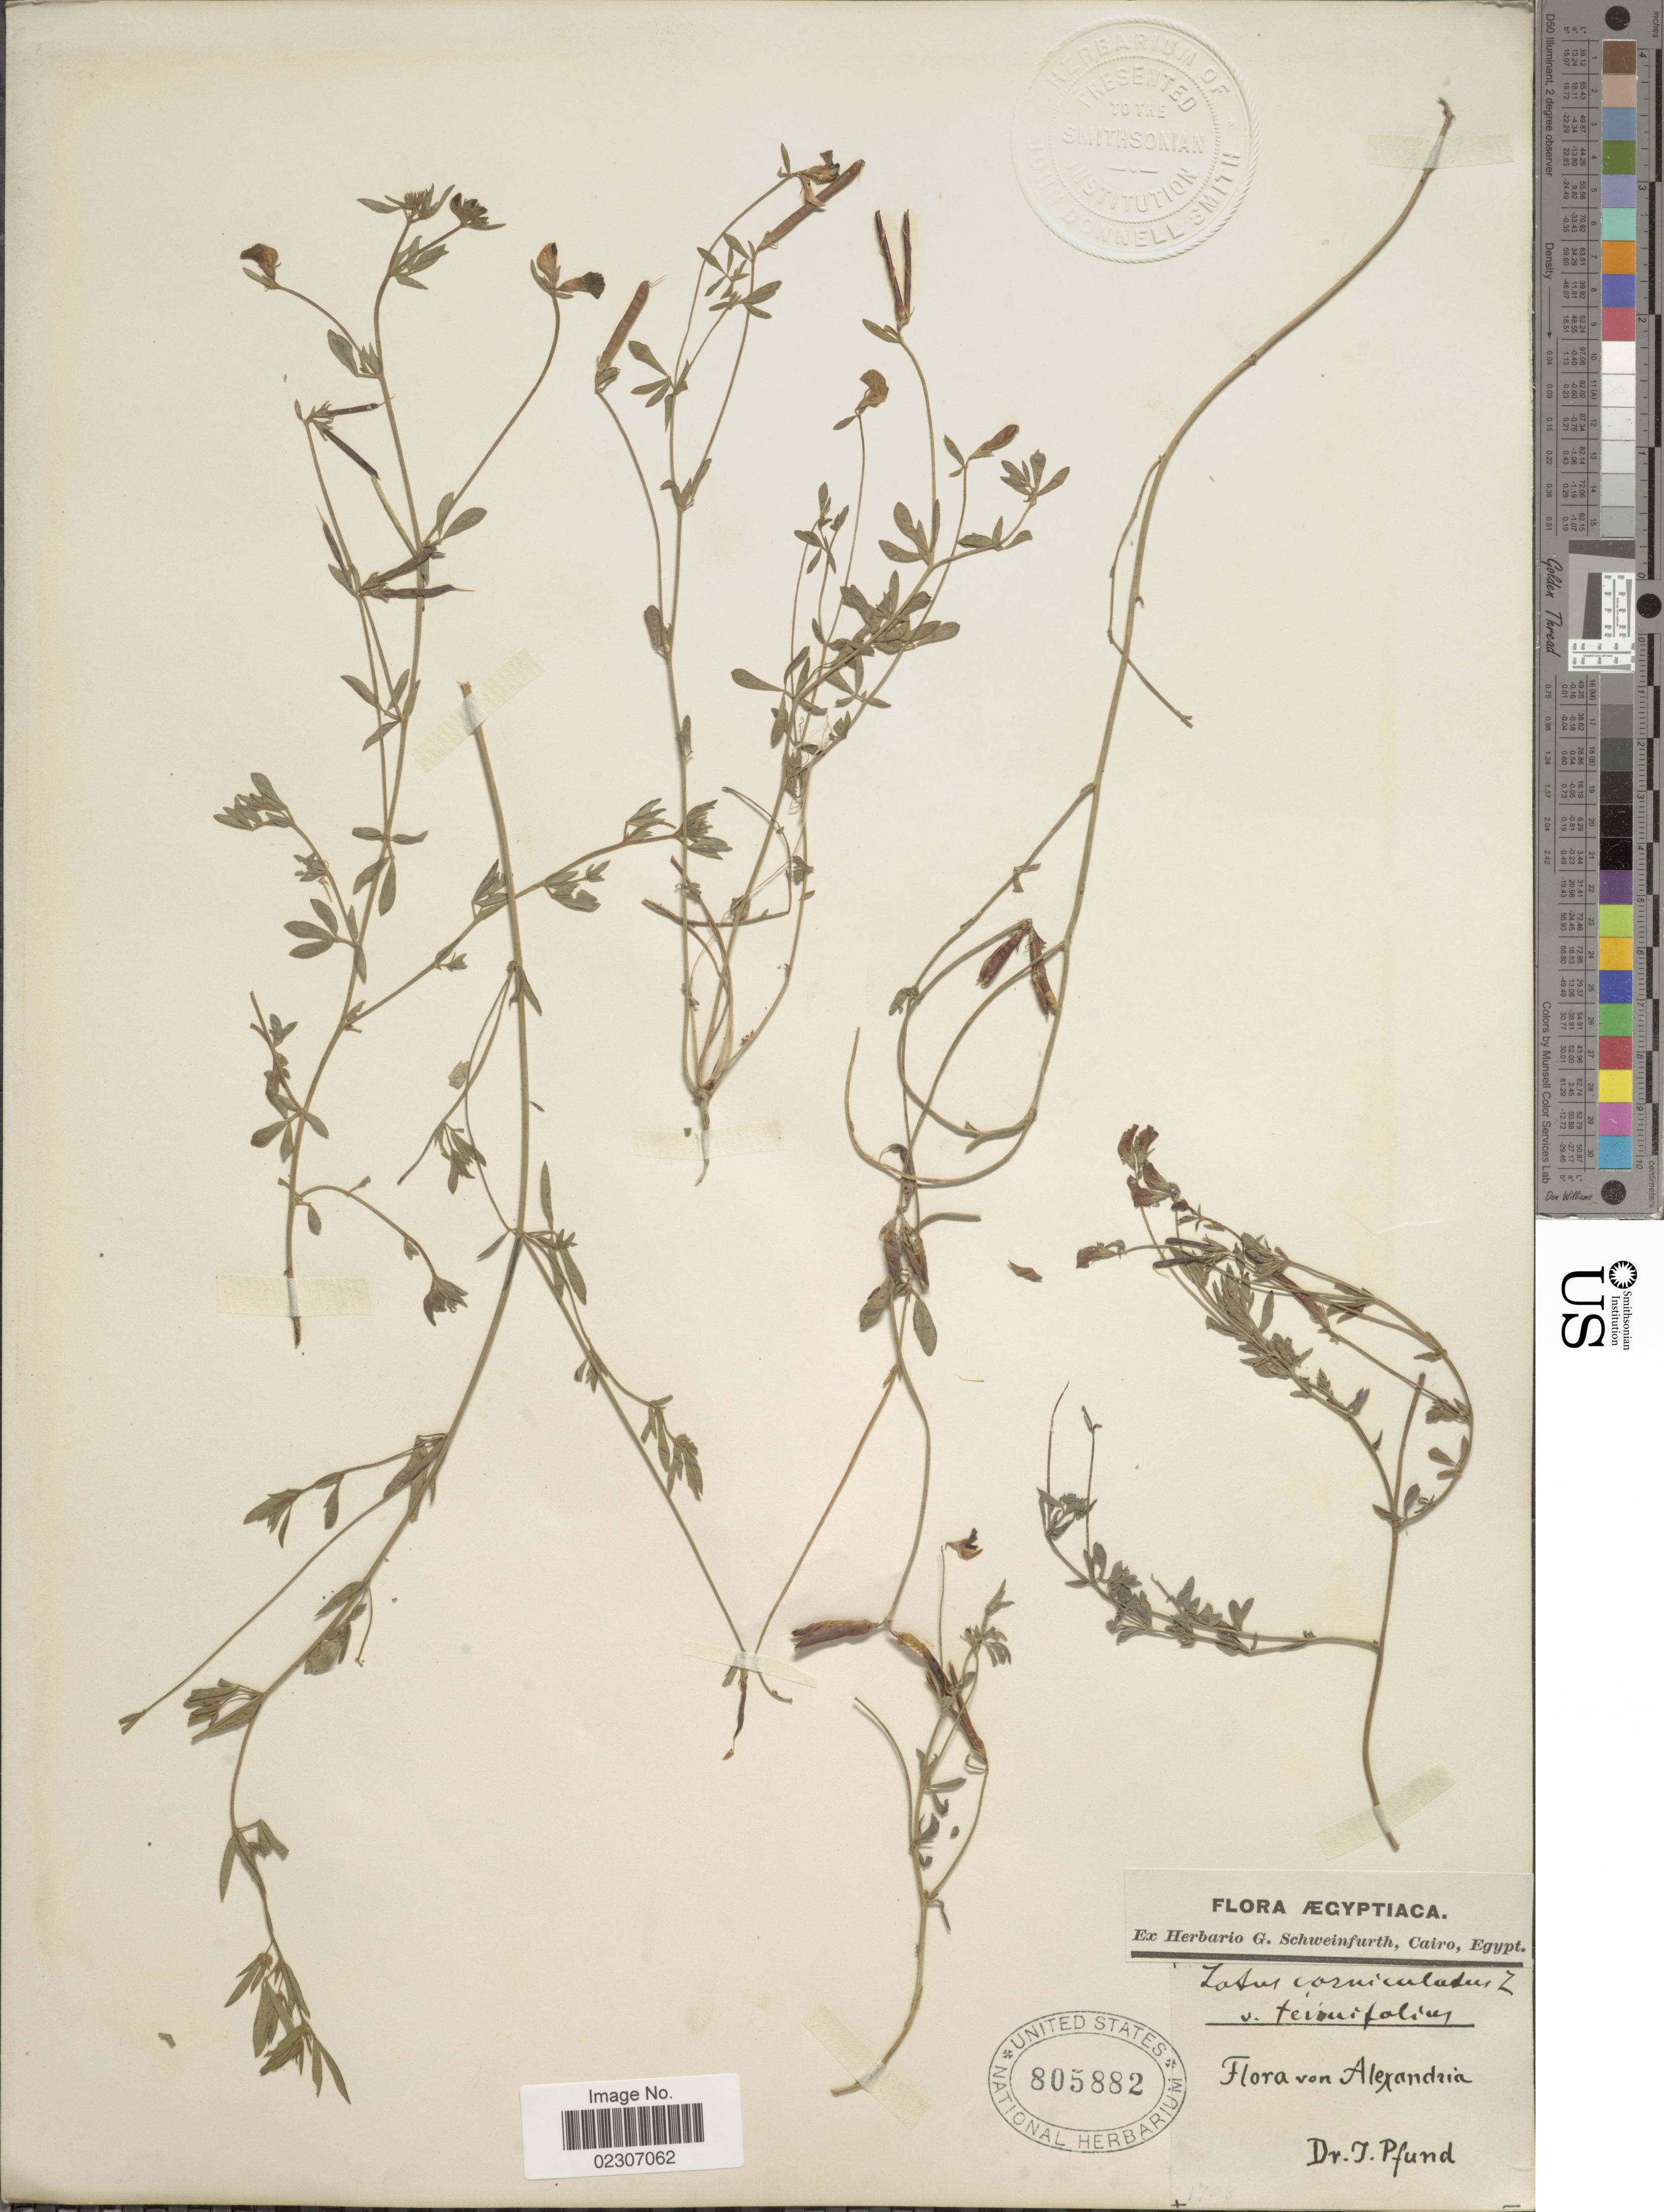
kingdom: Plantae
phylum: Tracheophyta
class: Magnoliopsida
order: Fabales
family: Fabaceae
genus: Lotus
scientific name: Lotus corniculatus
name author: L.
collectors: J. Pfund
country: Egypt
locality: Alexandria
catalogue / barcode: US 805882